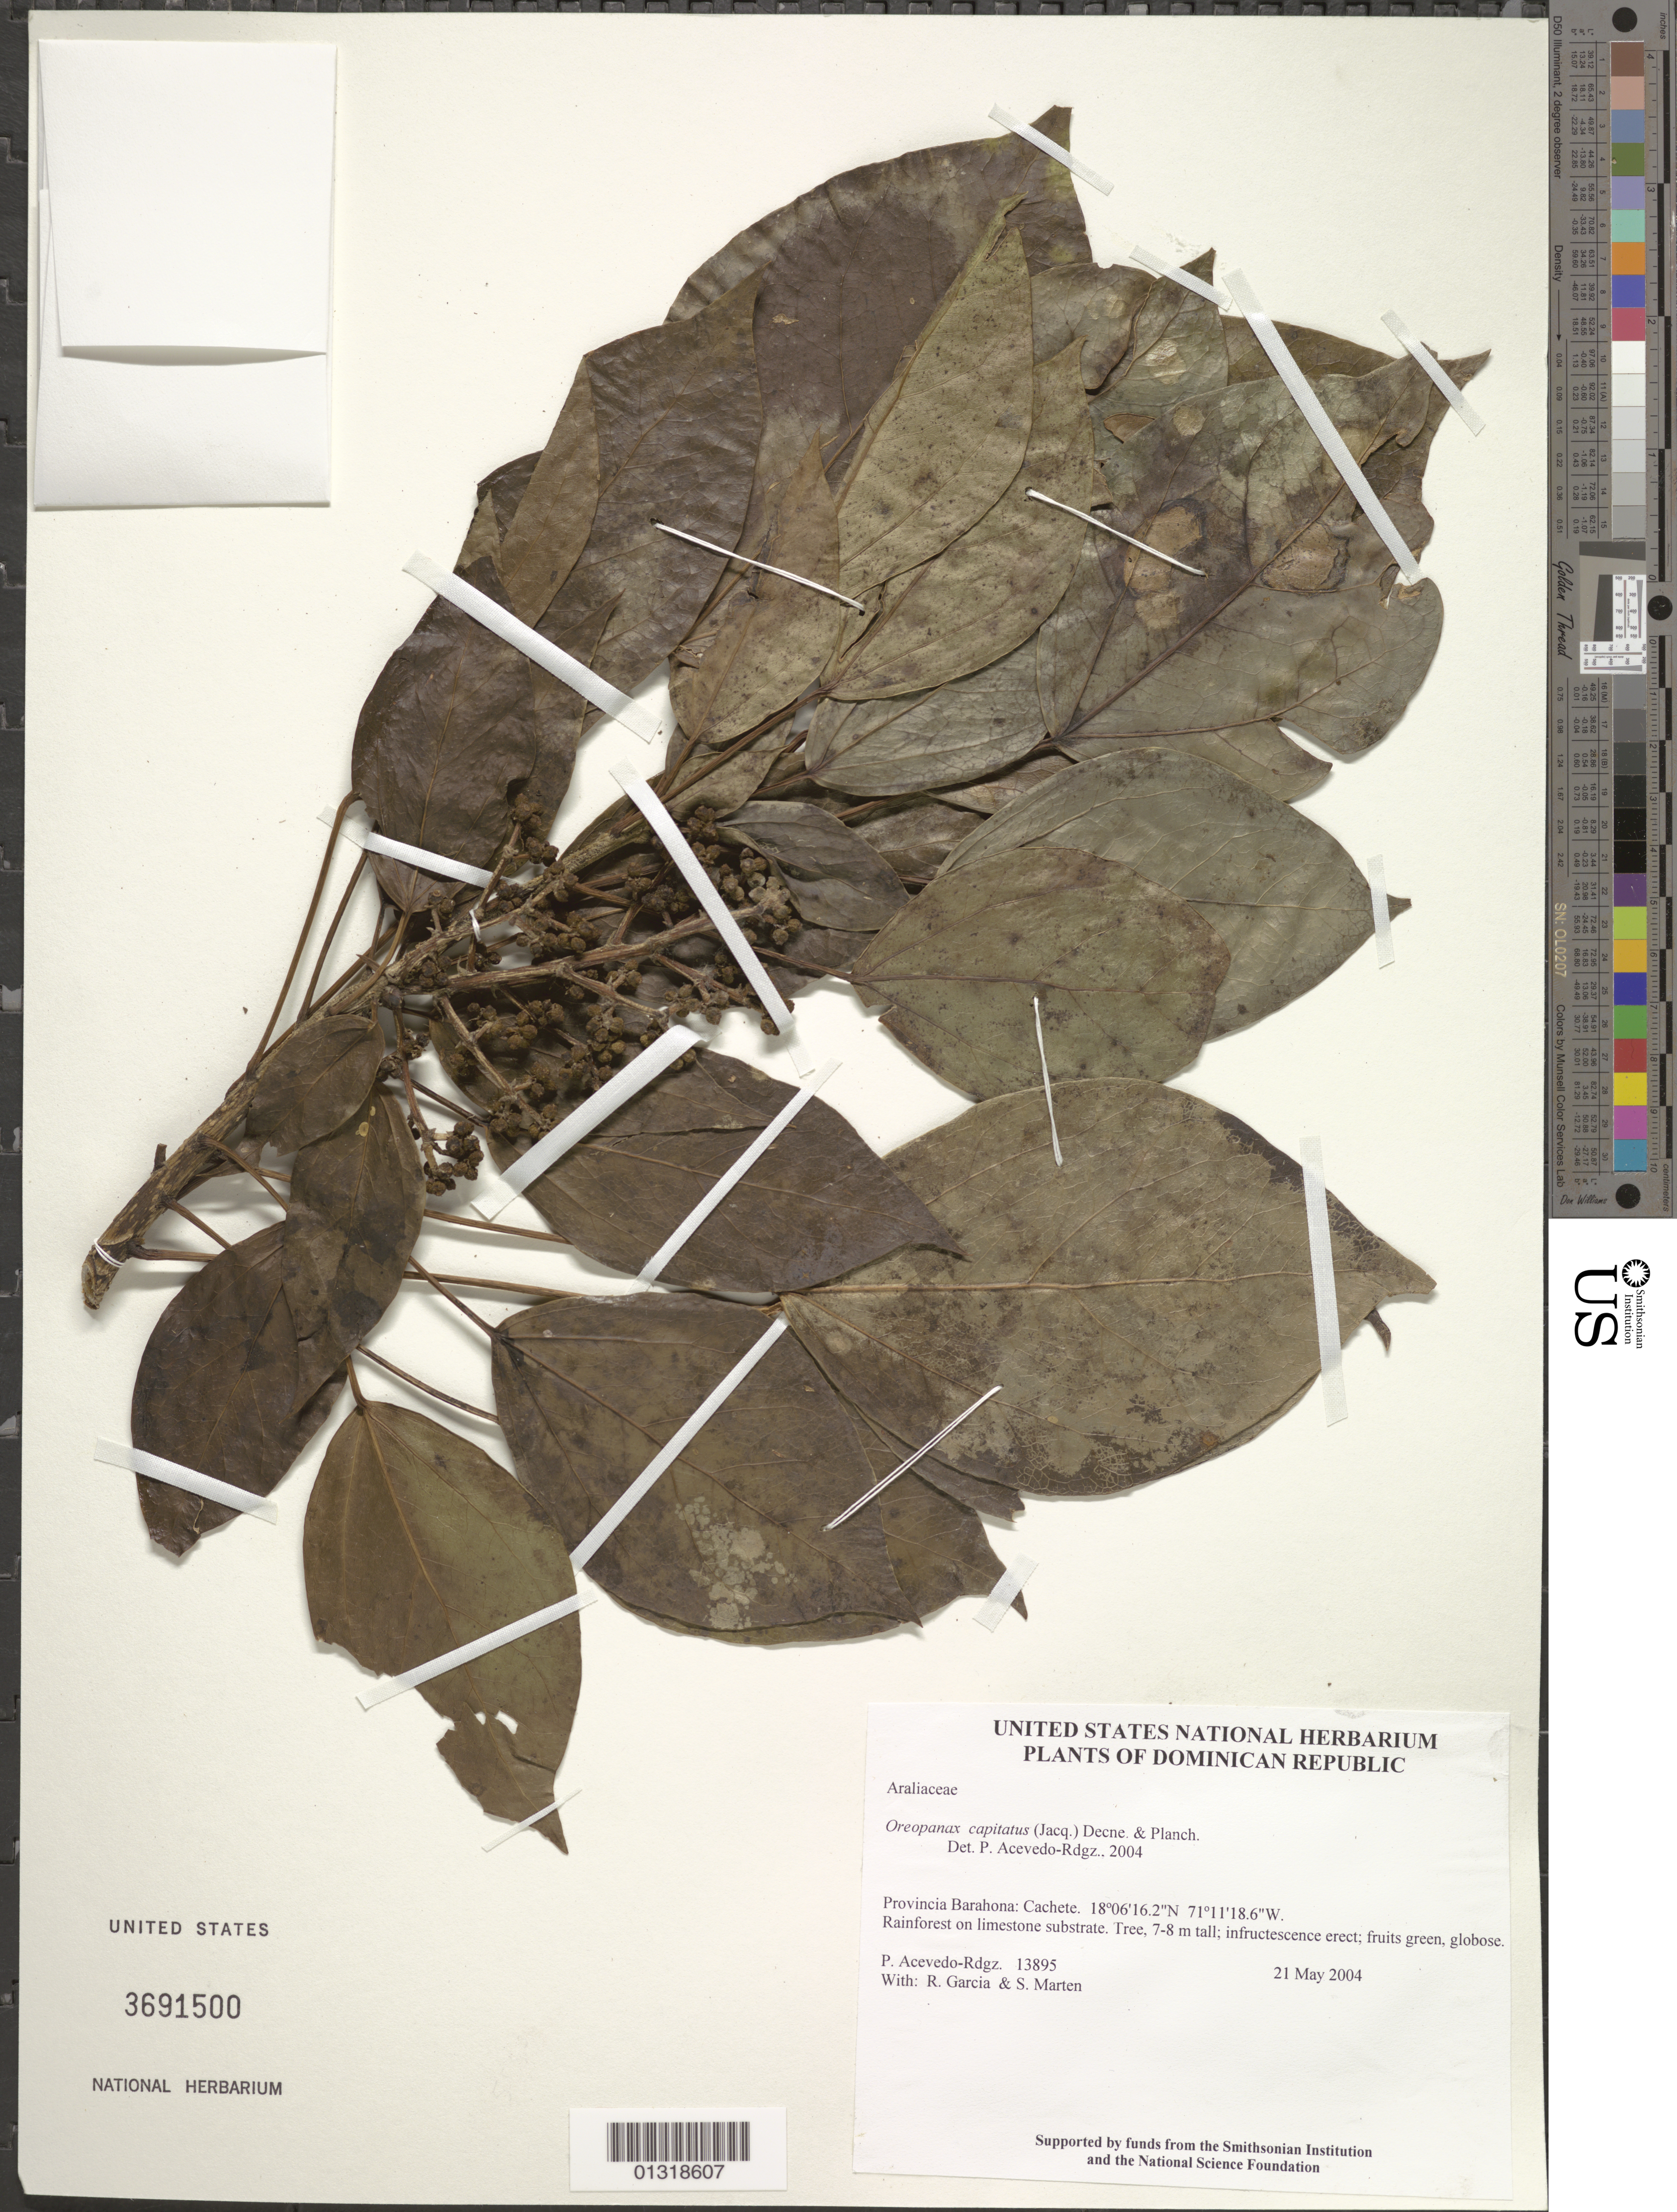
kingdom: Plantae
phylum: Tracheophyta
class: Magnoliopsida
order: Apiales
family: Araliaceae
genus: Oreopanax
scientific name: Oreopanax capitatus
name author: (Jacq.) Decne. & Planch.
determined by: Acevedo-Rodríguez, P., (BOT), Smithsonian Institution - National Museum of Natural History (UNITED STATES)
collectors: P. Acevedo-Rodr., R. G. García & S. Marten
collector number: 13895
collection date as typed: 21 May 2004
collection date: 2004-05-21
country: Dominican Republic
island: Hispaniola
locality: Provincia Barahona: Cachete.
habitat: Rainforest on limestone substrate.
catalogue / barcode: US 3691500